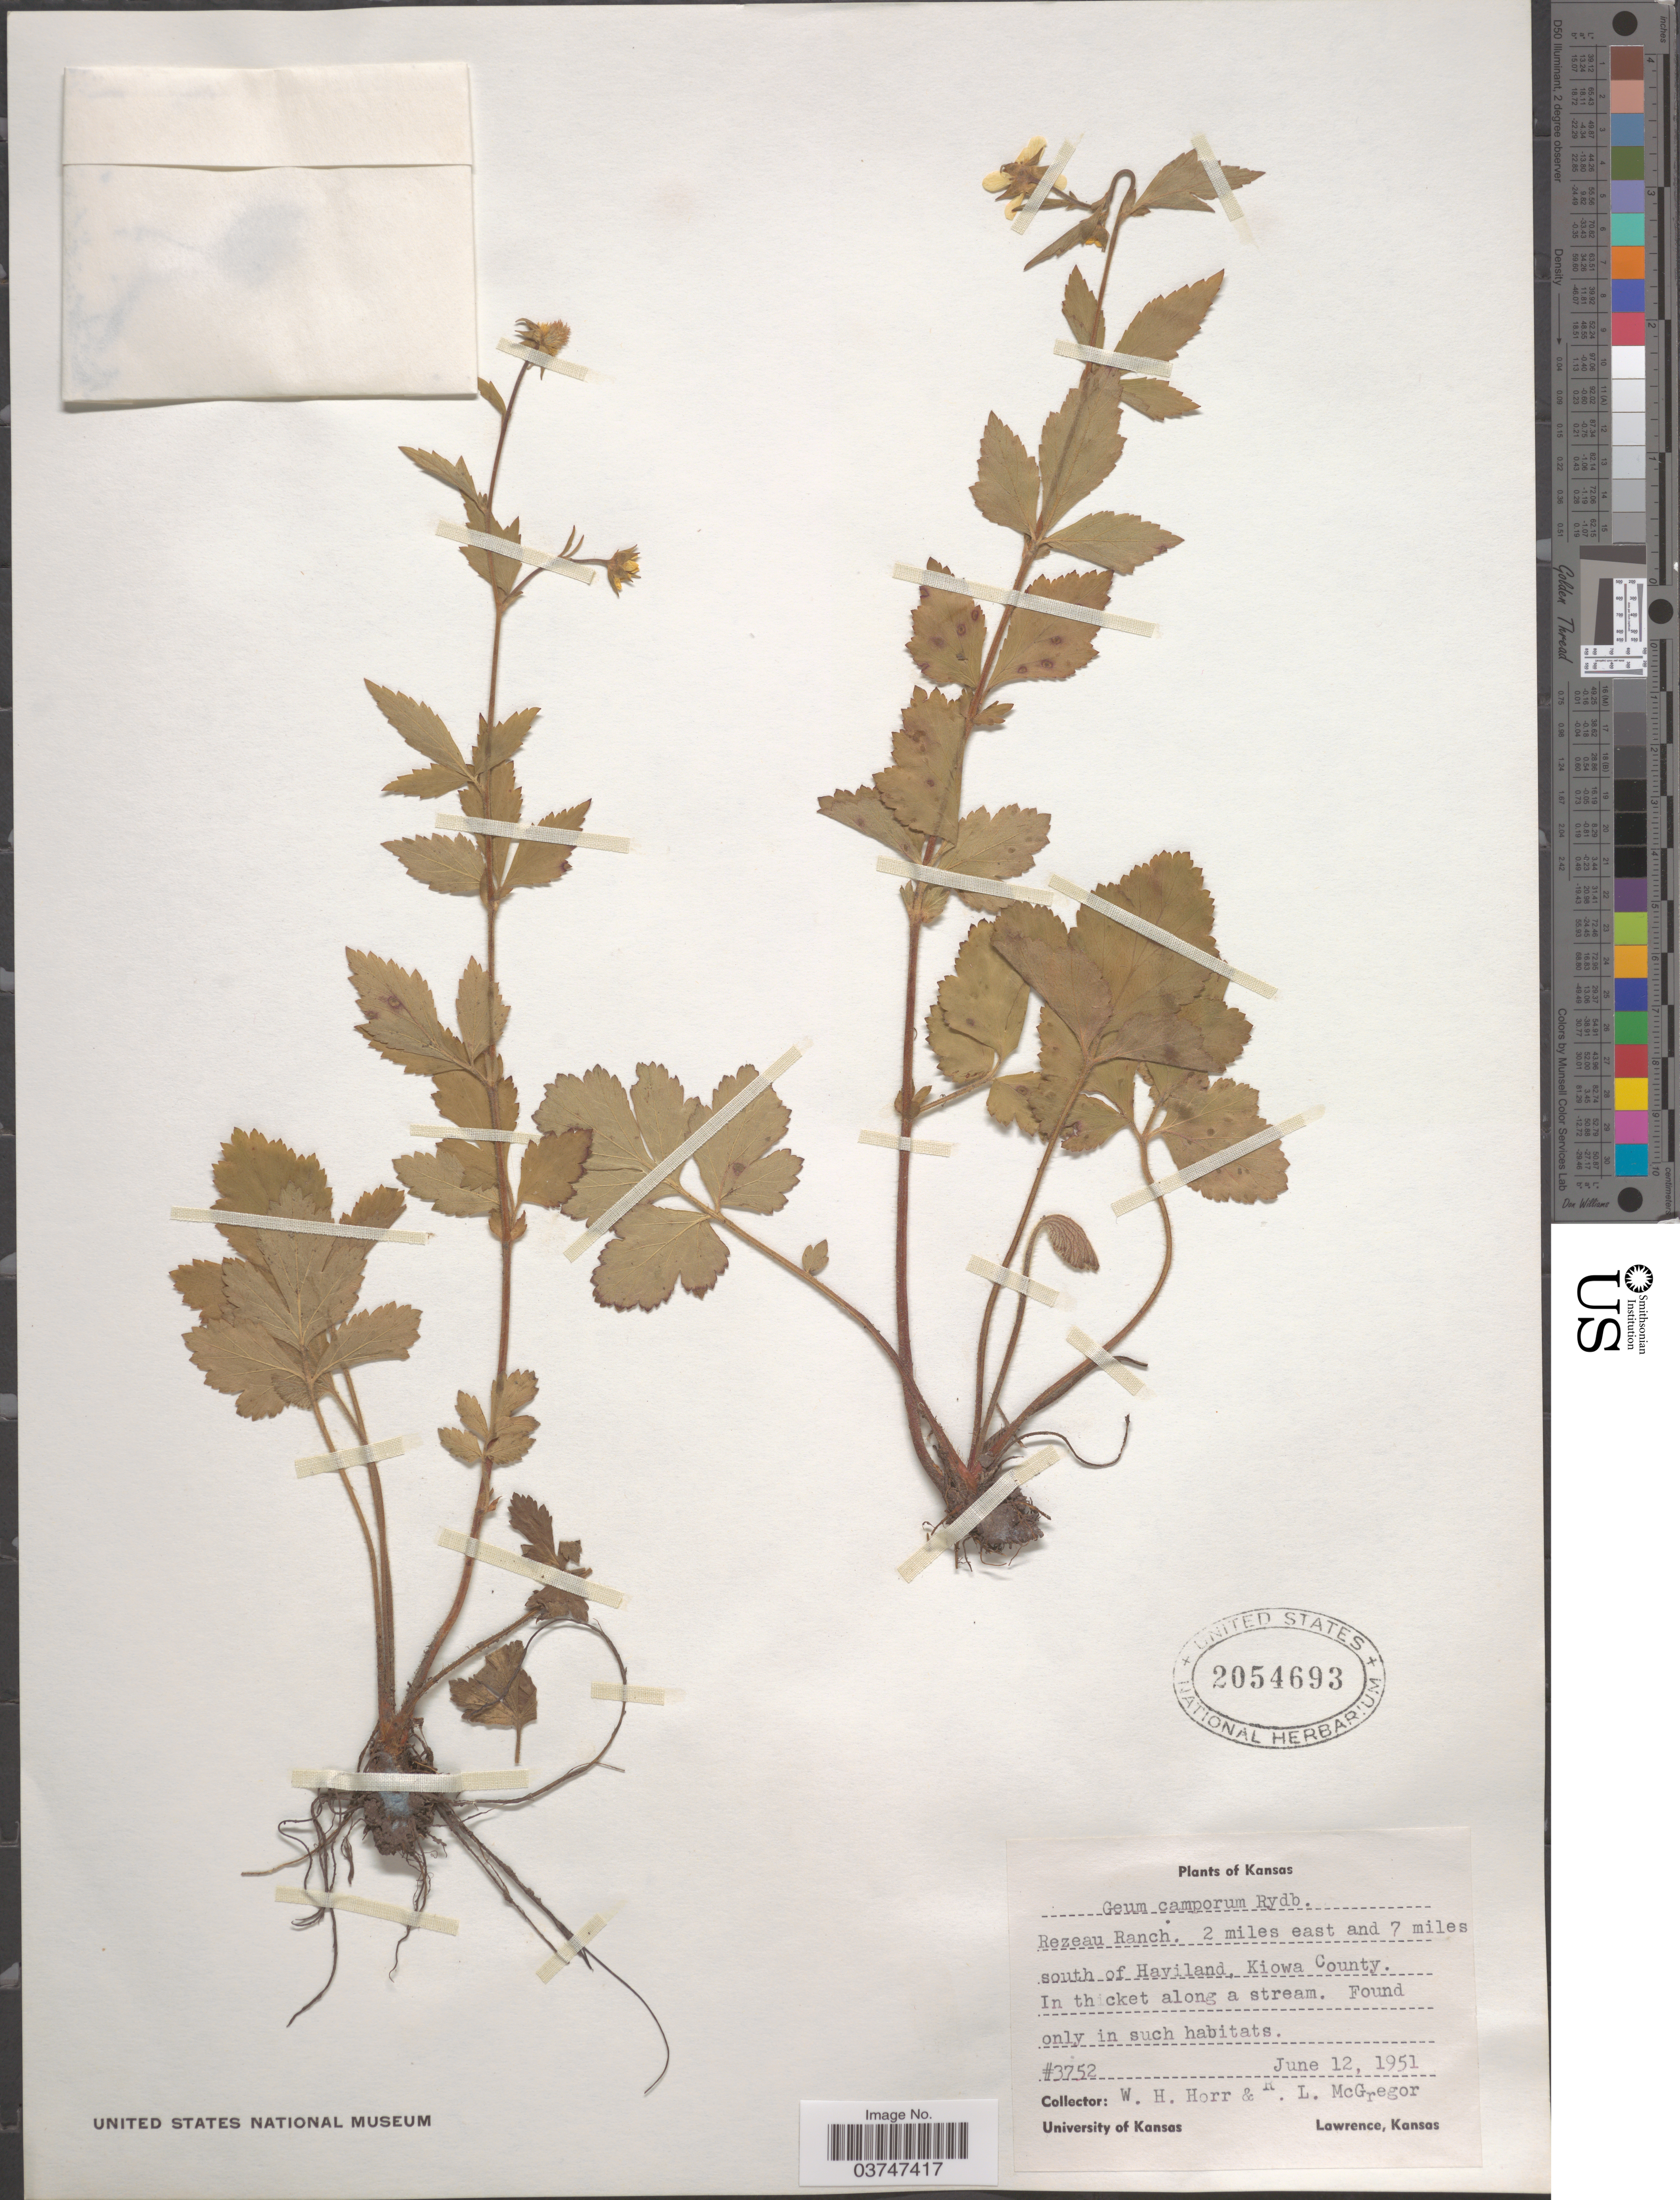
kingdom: Plantae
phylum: Tracheophyta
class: Magnoliopsida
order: Rosales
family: Rosaceae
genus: Geum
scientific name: Geum canadense var. camporum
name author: (Rydb.) Fernald & Weath.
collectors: W. H. Horr & R. McGregor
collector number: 3752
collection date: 1951-06-12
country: United States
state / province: Kansas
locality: Rezeau Ranch, 2 miles east and 7 miles south of Haviland, Kiowa County.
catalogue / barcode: US 2054693